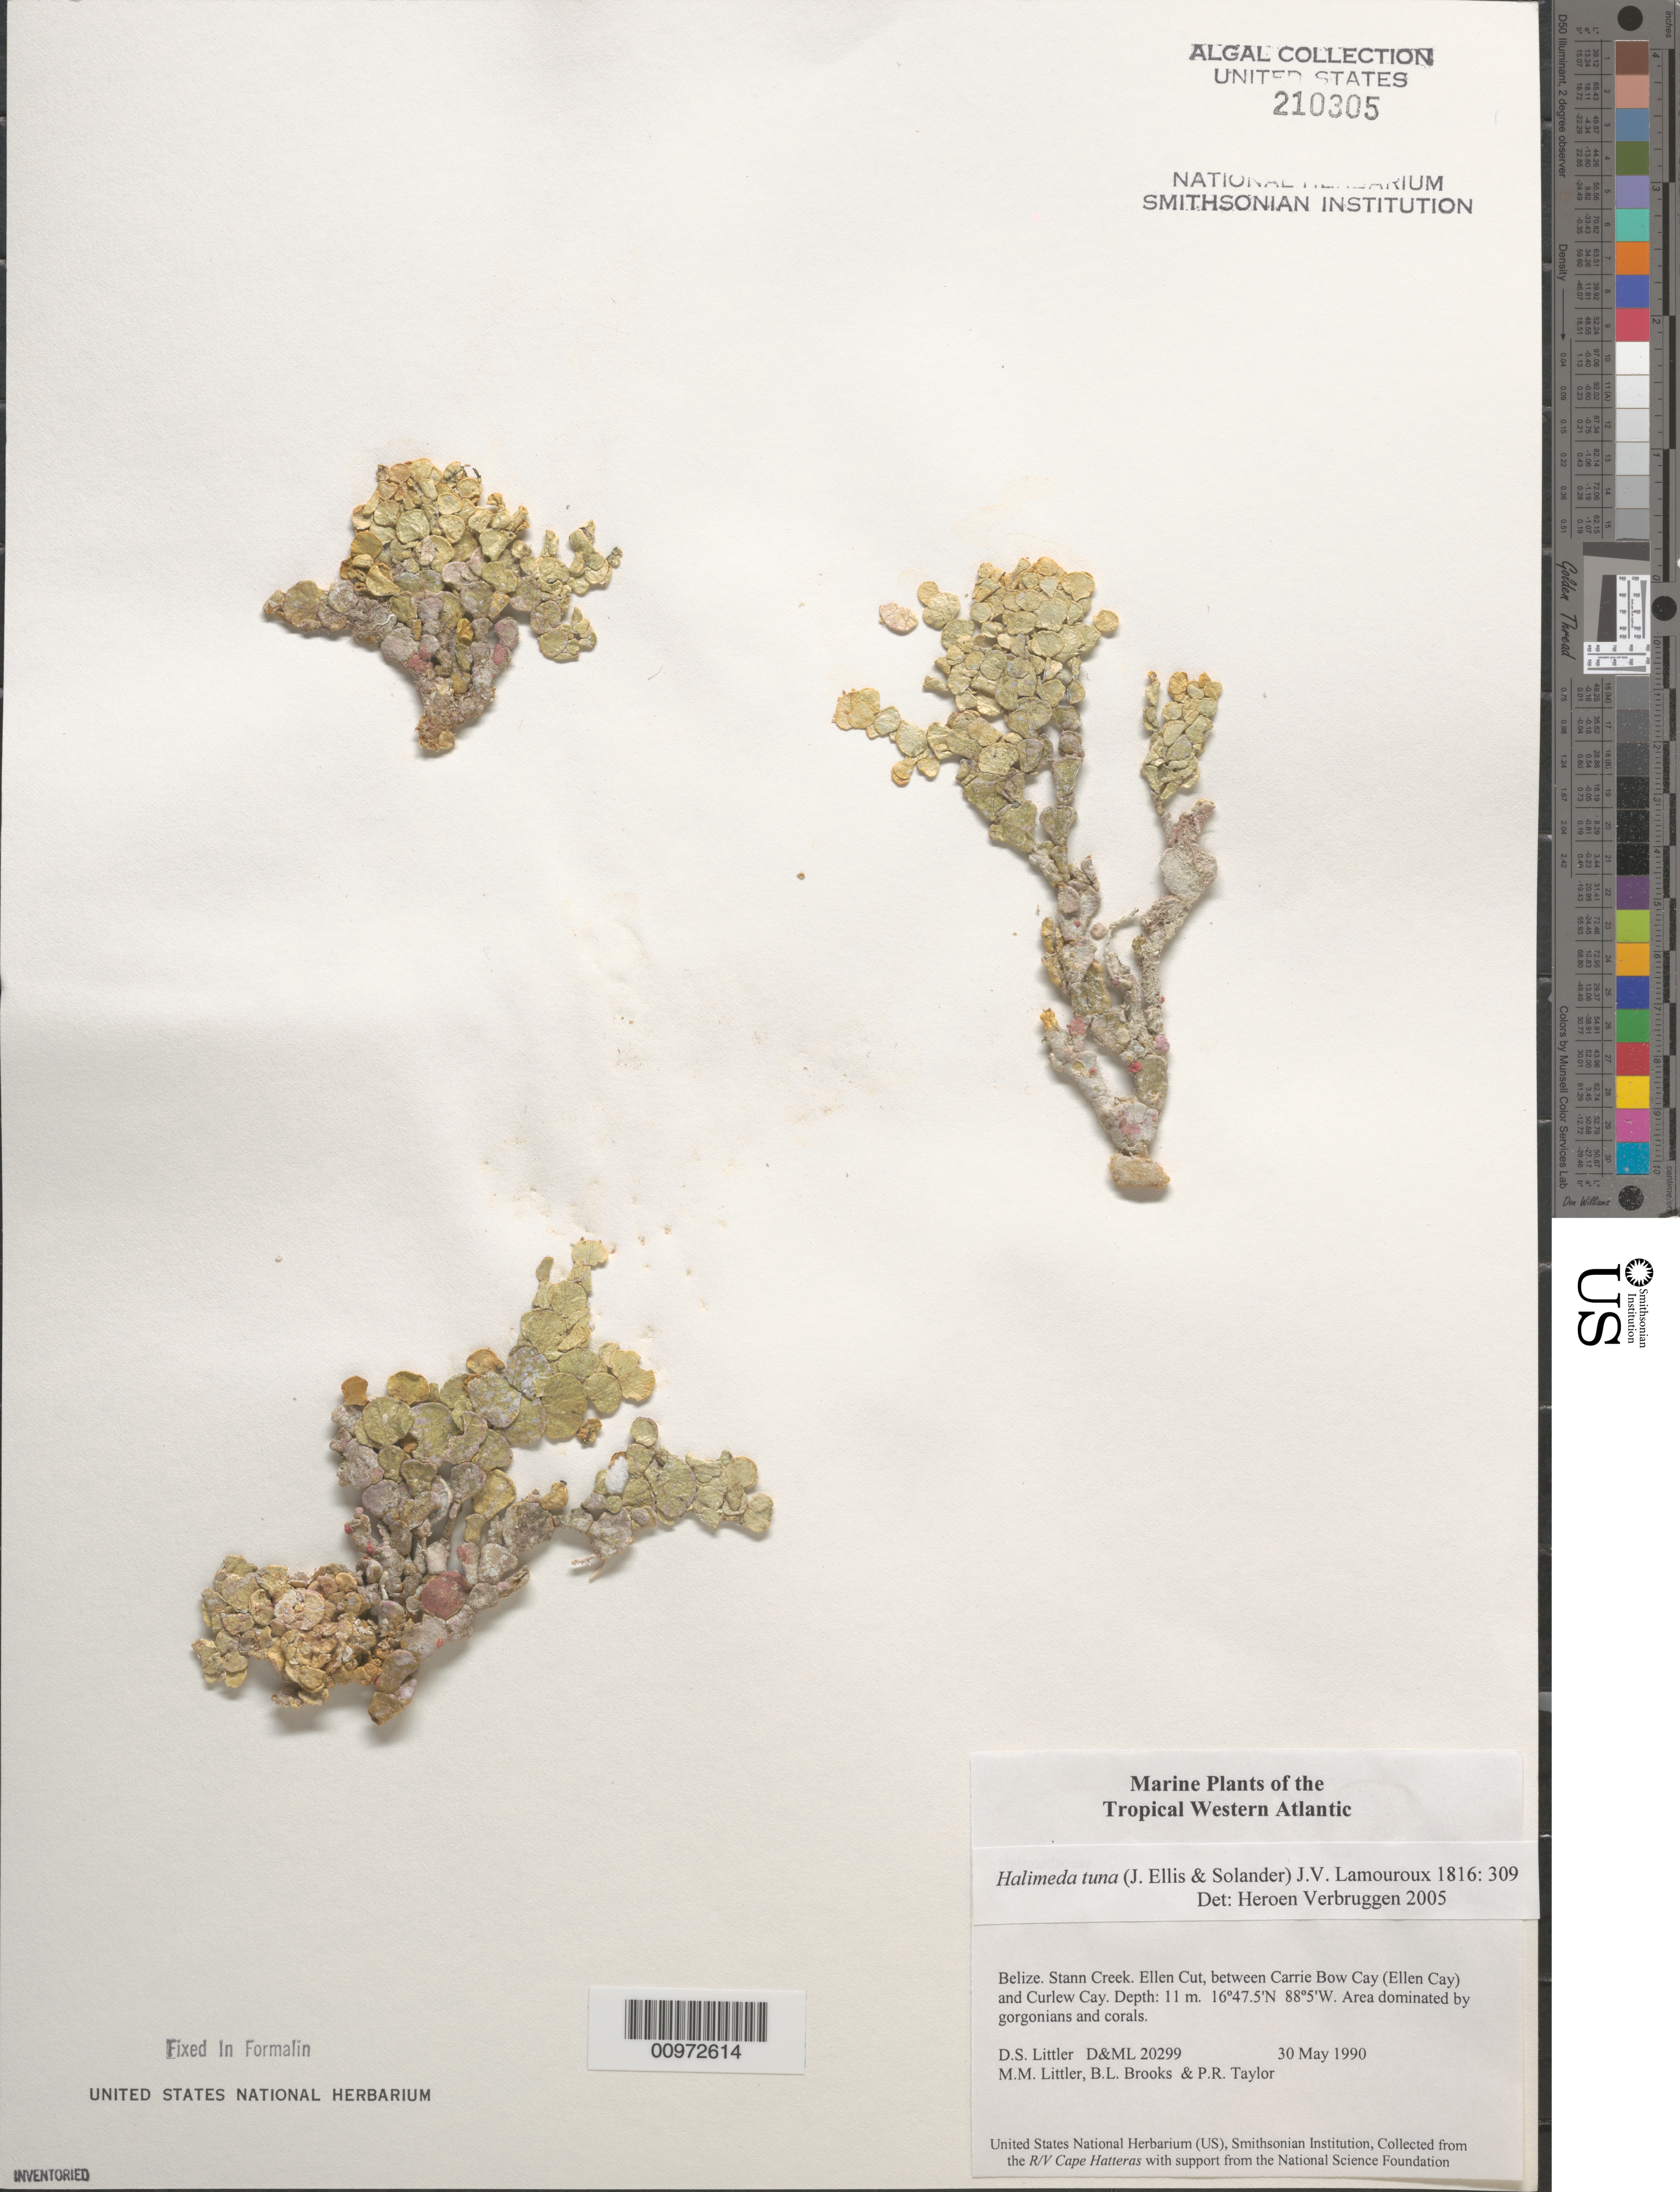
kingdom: Plantae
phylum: Chlorophyta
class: Ulvophyceae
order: Bryopsidales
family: Halimedaceae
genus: Halimeda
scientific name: Halimeda tuna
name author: (J. Ellis & Sol.) J.V.Lamouroux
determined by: Verbruggen, H.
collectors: D. S. Littler, M. M. Littler, B. Brooks & P. R. Taylor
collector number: D&ML 20299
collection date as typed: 30 may 1990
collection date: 1990-05-30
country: Belize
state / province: Stann Creek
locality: Ellen Cut, between Carrie Bow Cay (Ellen Cay) and Curlew Cay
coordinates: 16 47.5'N, 88 5"W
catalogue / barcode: US 210305